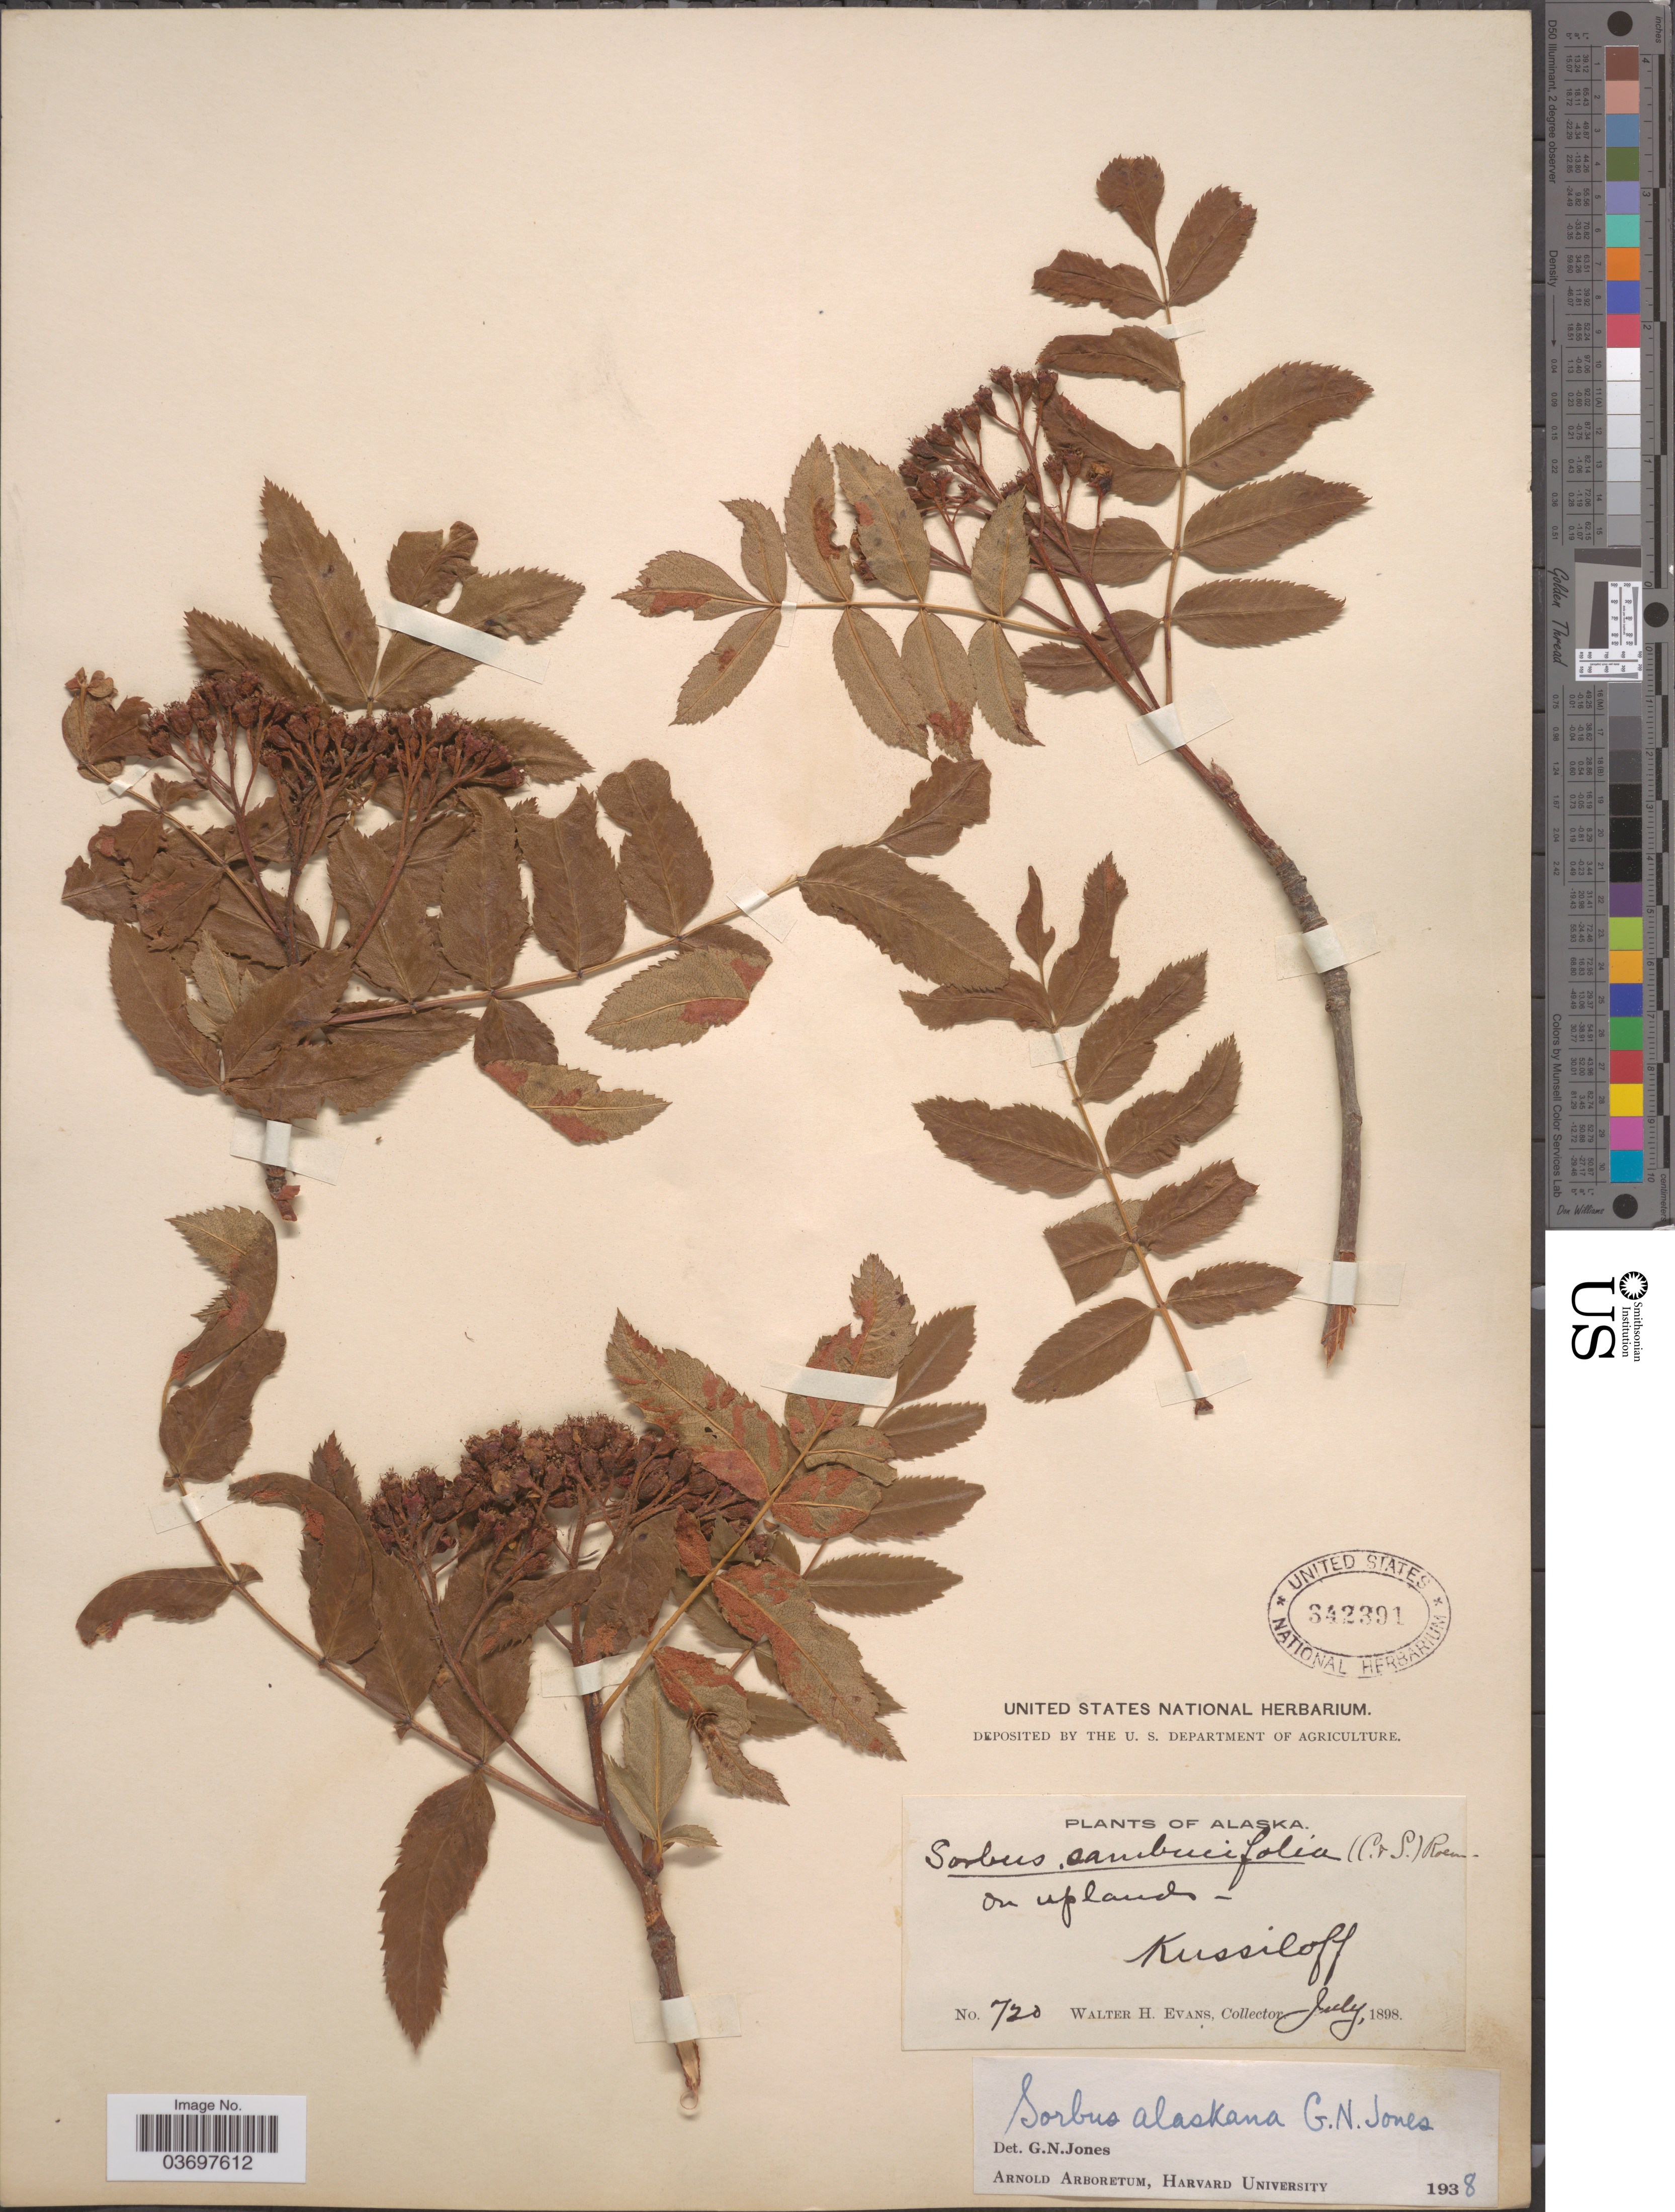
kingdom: Plantae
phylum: Tracheophyta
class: Magnoliopsida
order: Rosales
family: Rosaceae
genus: Sorbus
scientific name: Sorbus sambucifolia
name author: (Cham. & Schltdl.) M. Roem.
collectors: W. H. Evans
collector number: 720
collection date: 1898-07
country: United States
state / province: Alaska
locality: On uplands - Kussiloff.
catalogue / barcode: US 342391